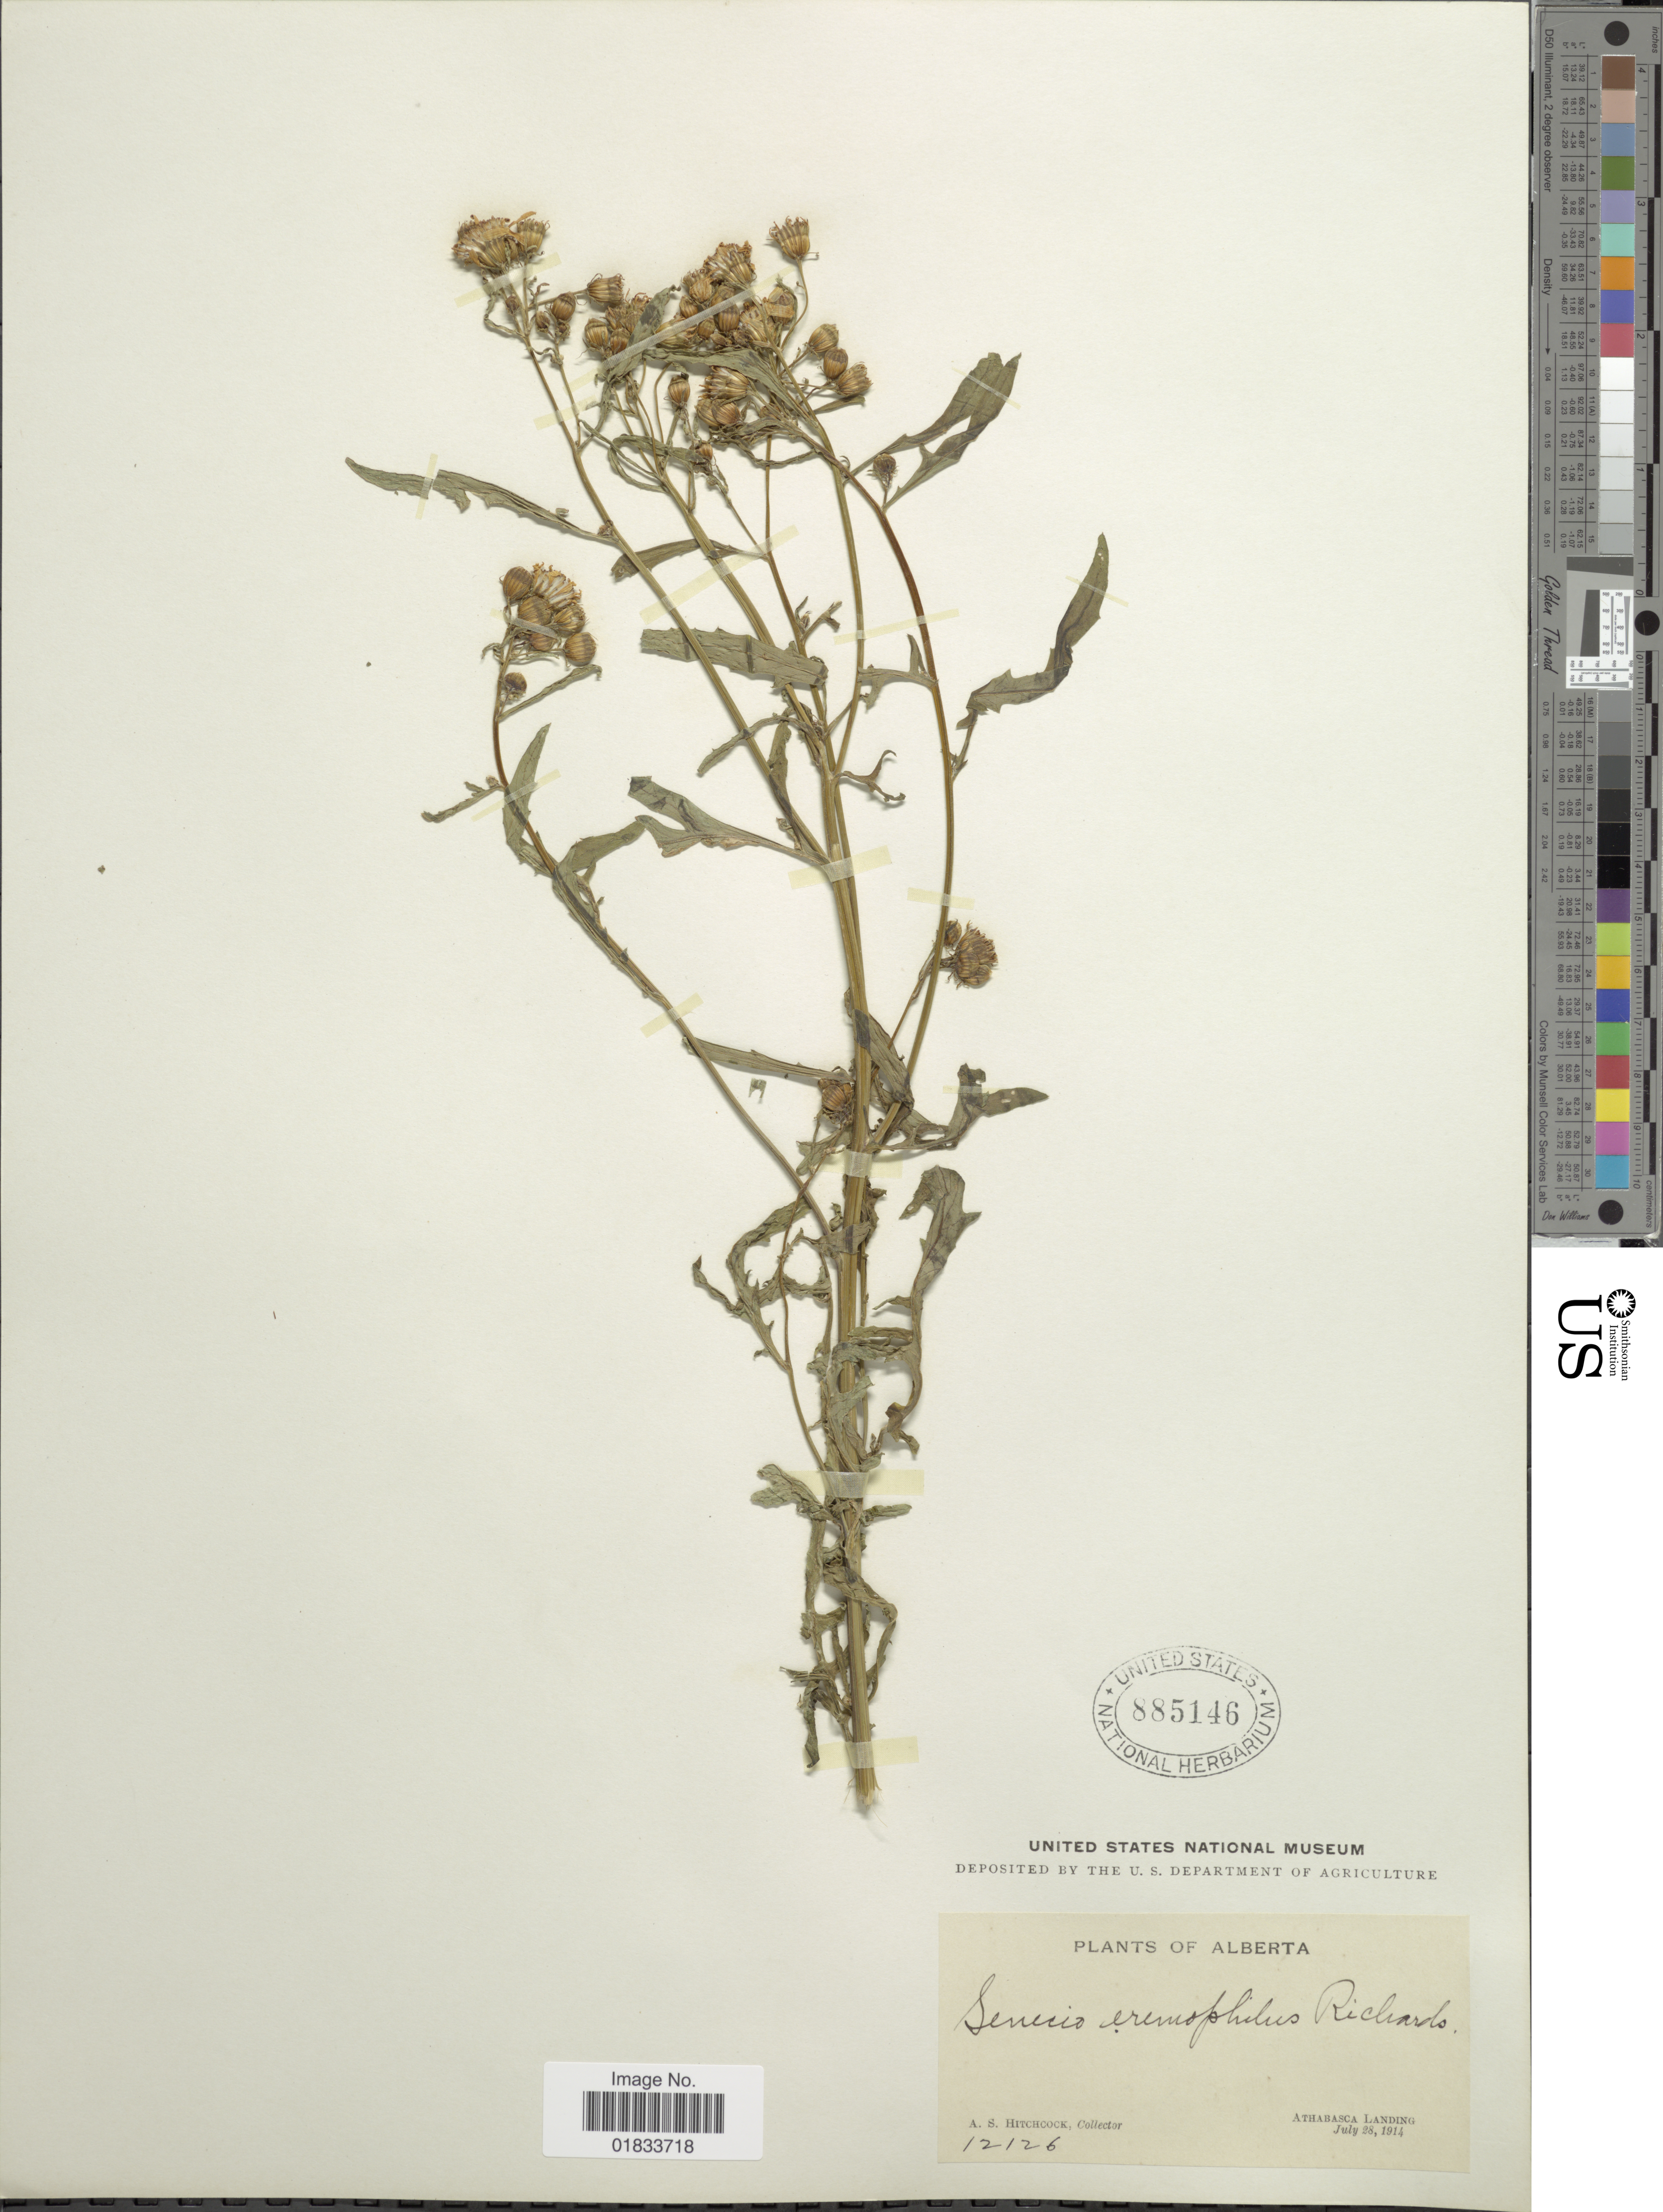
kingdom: Plantae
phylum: Tracheophyta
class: Magnoliopsida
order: Asterales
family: Asteraceae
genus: Senecio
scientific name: Senecio eremophilus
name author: Richardson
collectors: A. S. Hitchcock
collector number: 12126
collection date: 1914-07-28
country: Canada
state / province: Alberta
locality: Athabasca Landing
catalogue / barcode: US 885146